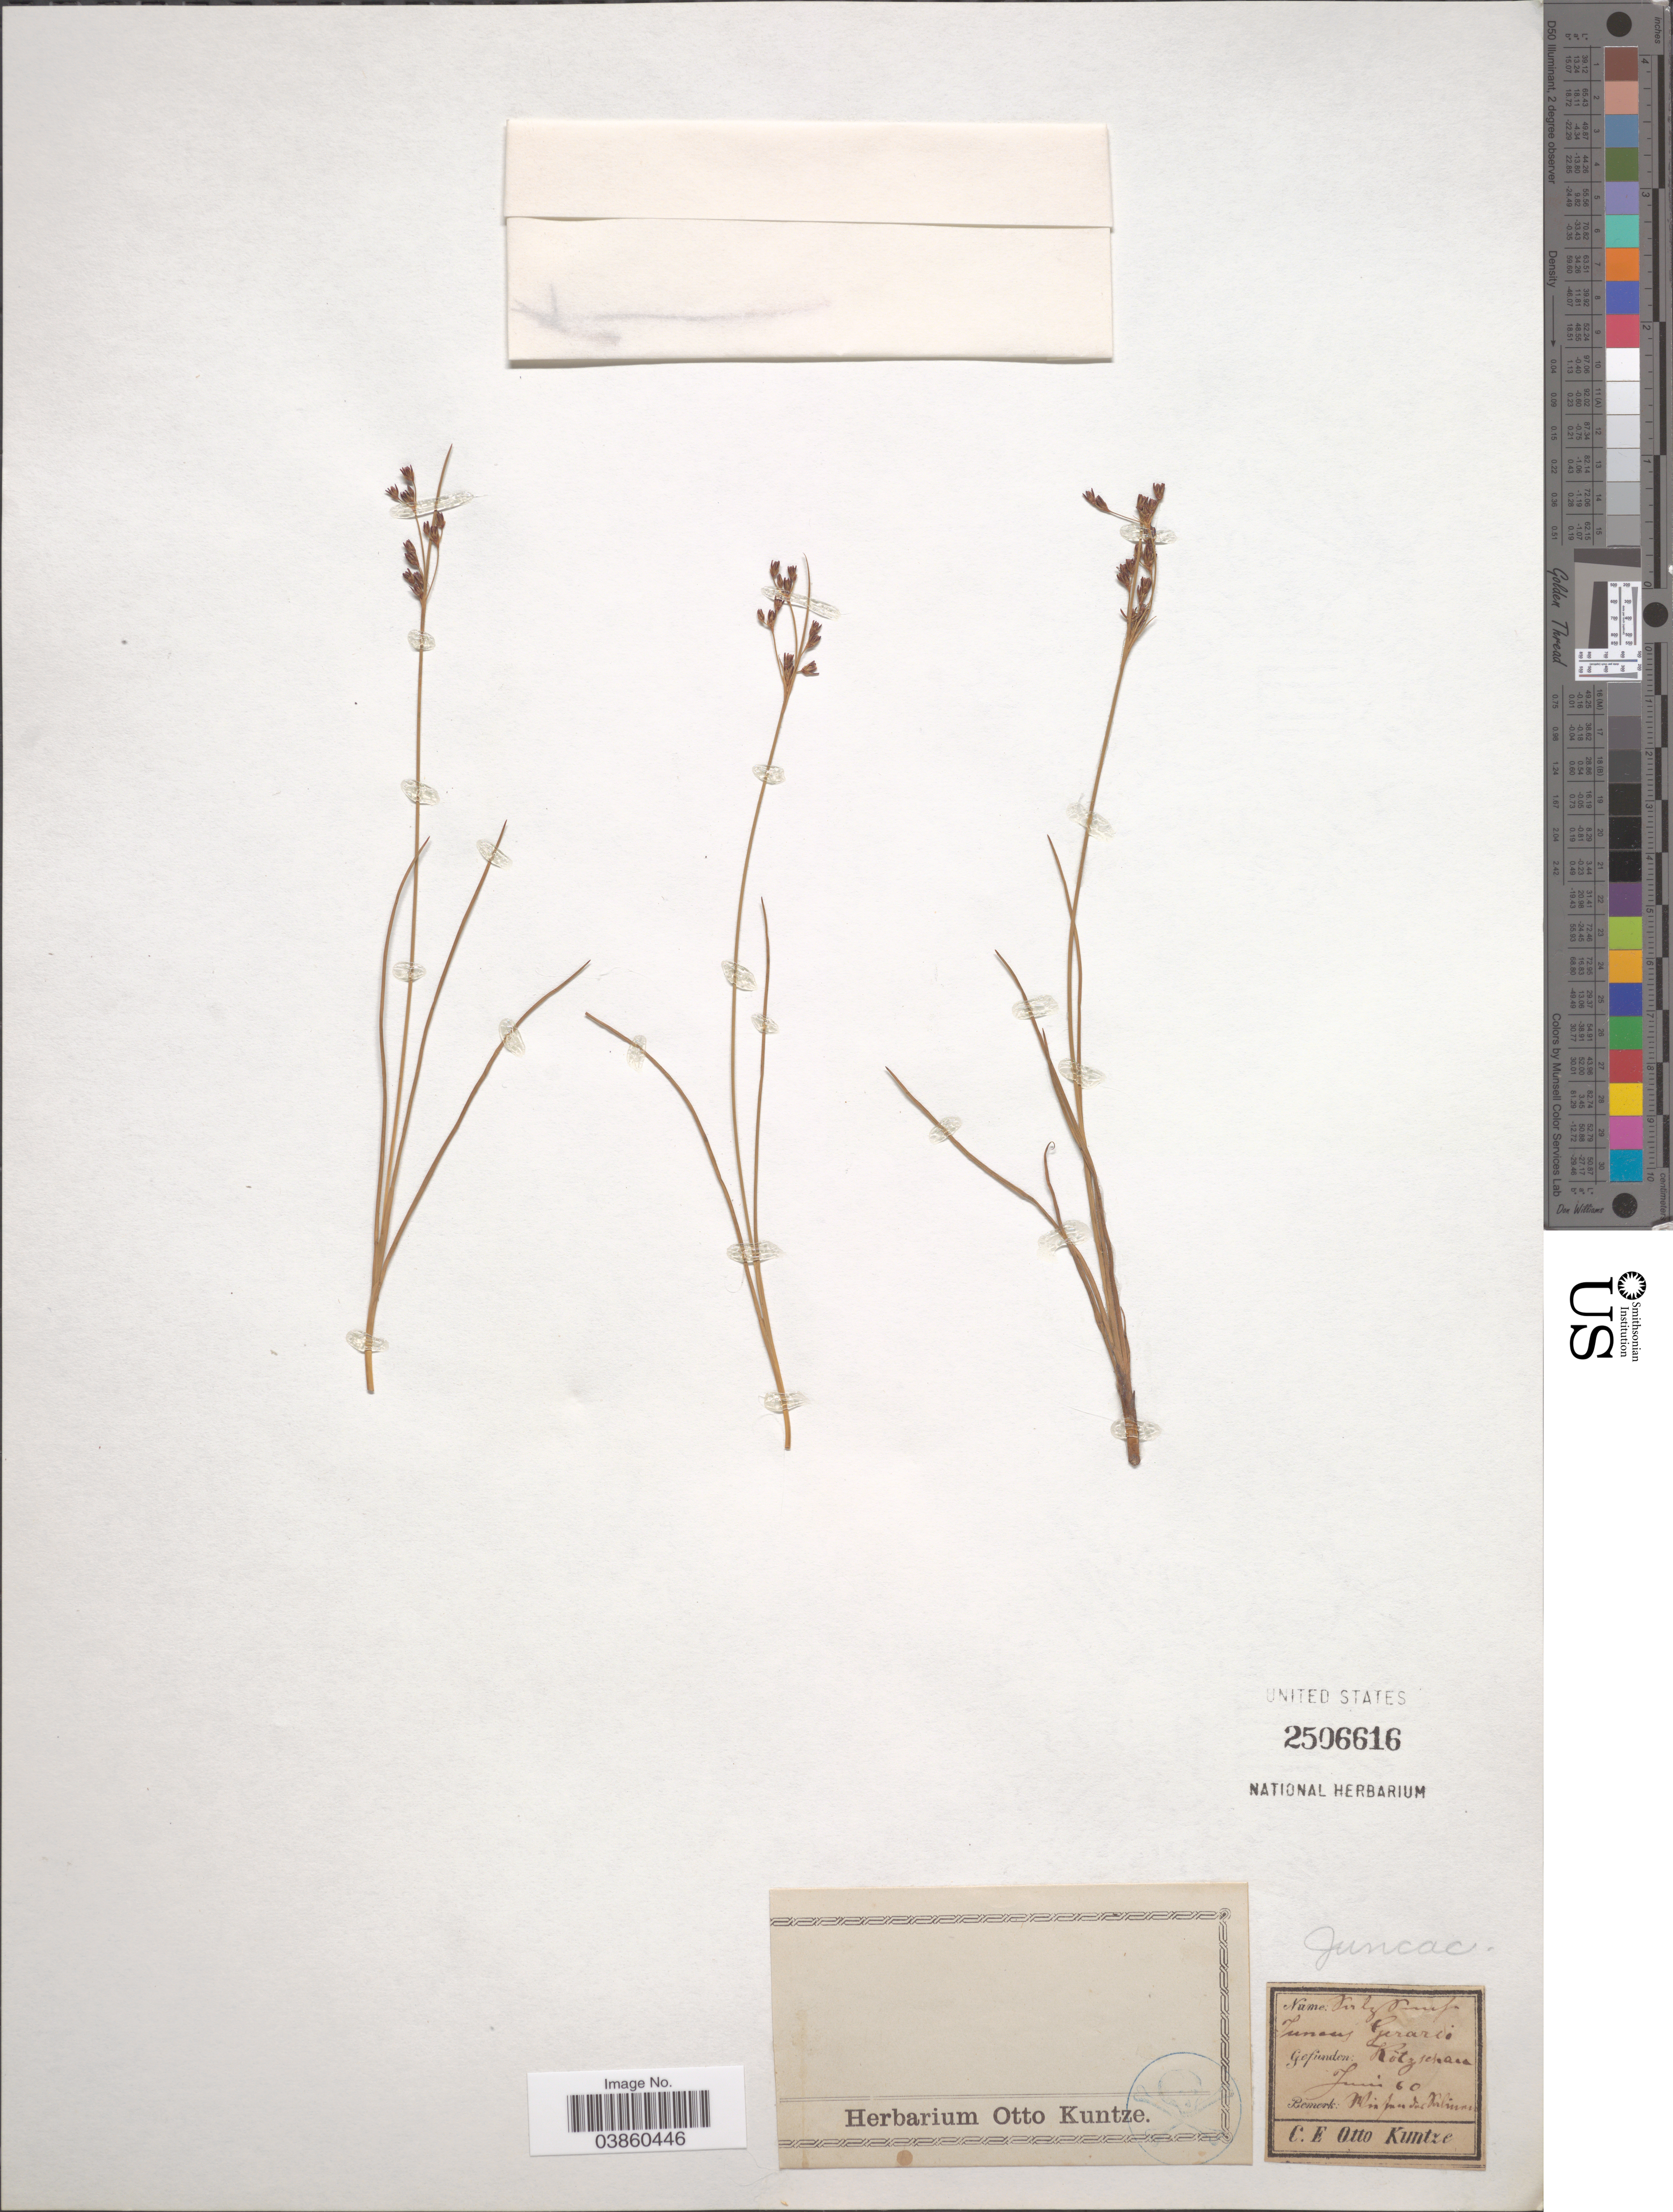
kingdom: Plantae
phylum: Tracheophyta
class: Liliopsida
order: Poales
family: Juncaceae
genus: Juncus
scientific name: Juncus gerardi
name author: Loisel.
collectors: C.E.O. Kuntze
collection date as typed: Transcribed d/m/y: /6/60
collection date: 1860-06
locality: Kötzsepass. [interpreted]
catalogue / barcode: US 2506616